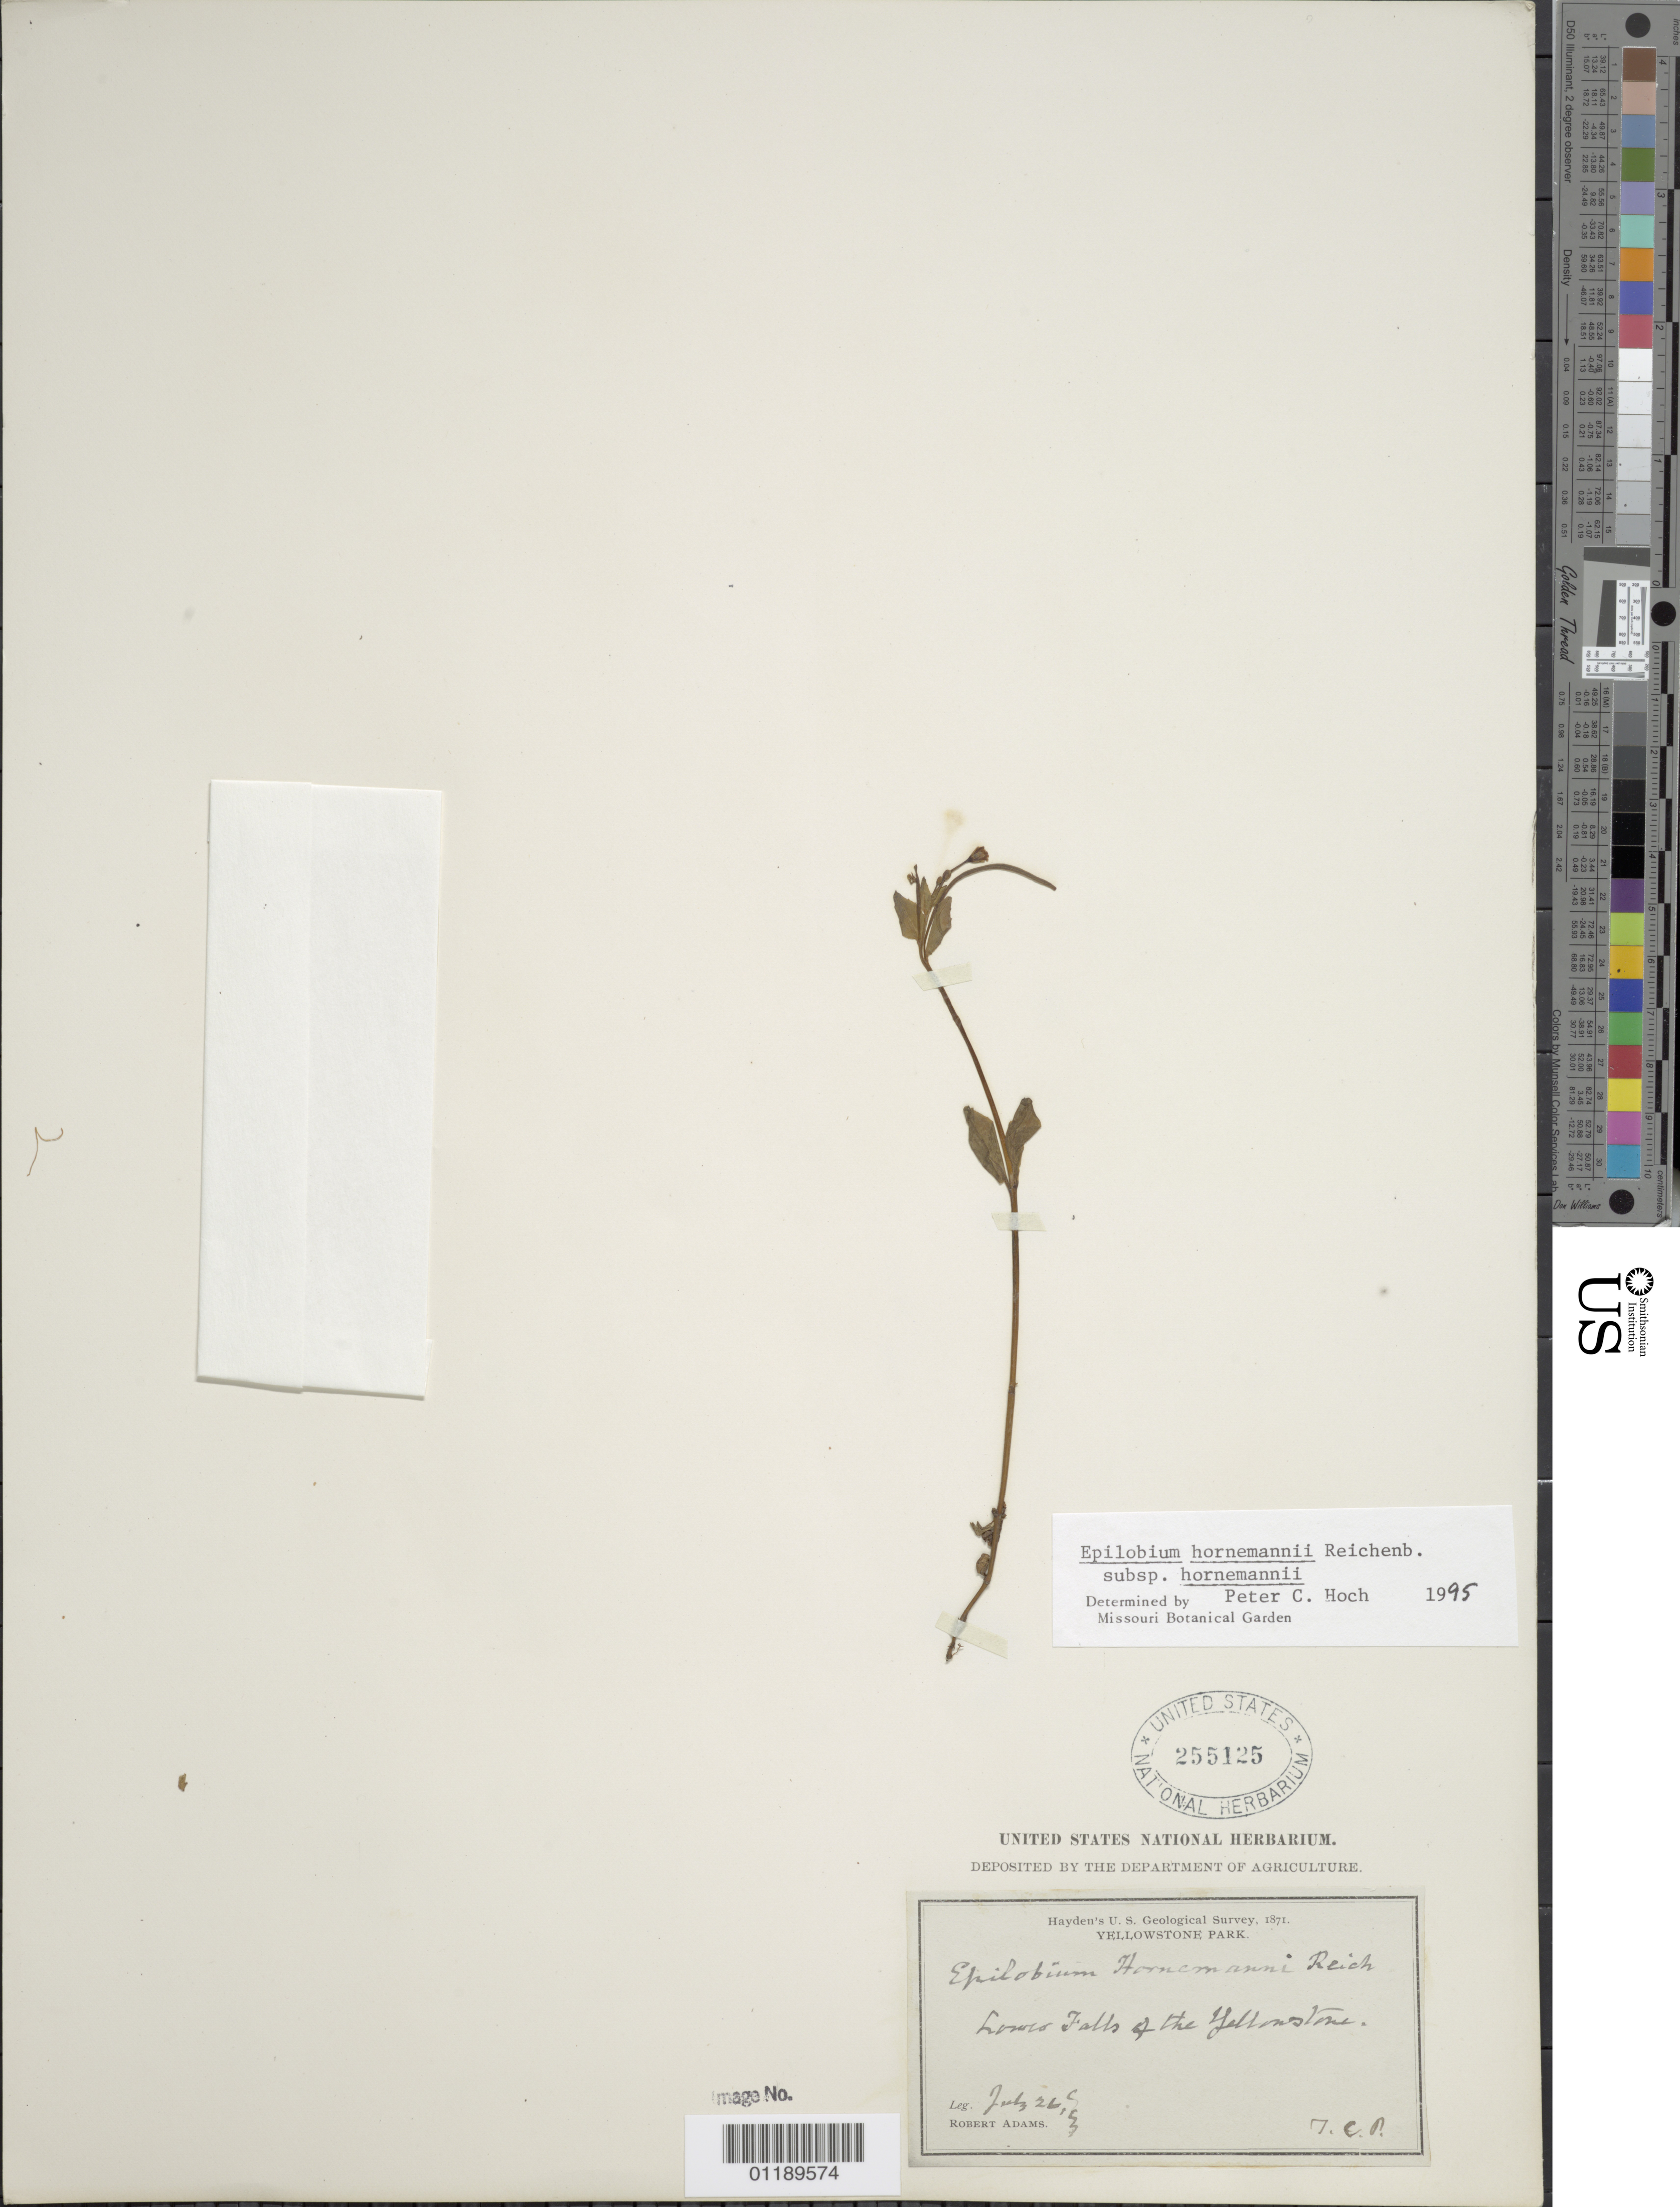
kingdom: Plantae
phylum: Tracheophyta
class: Magnoliopsida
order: Myrtales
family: Onagraceae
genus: Epilobium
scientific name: Epilobium hornemannii subsp. hornemannii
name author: Rchb.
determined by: Hoch, P. C.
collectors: R. Adams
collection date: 1871-07-26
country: United States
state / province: Wyoming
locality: Lower Falls of the Yellowstone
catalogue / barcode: US 255125